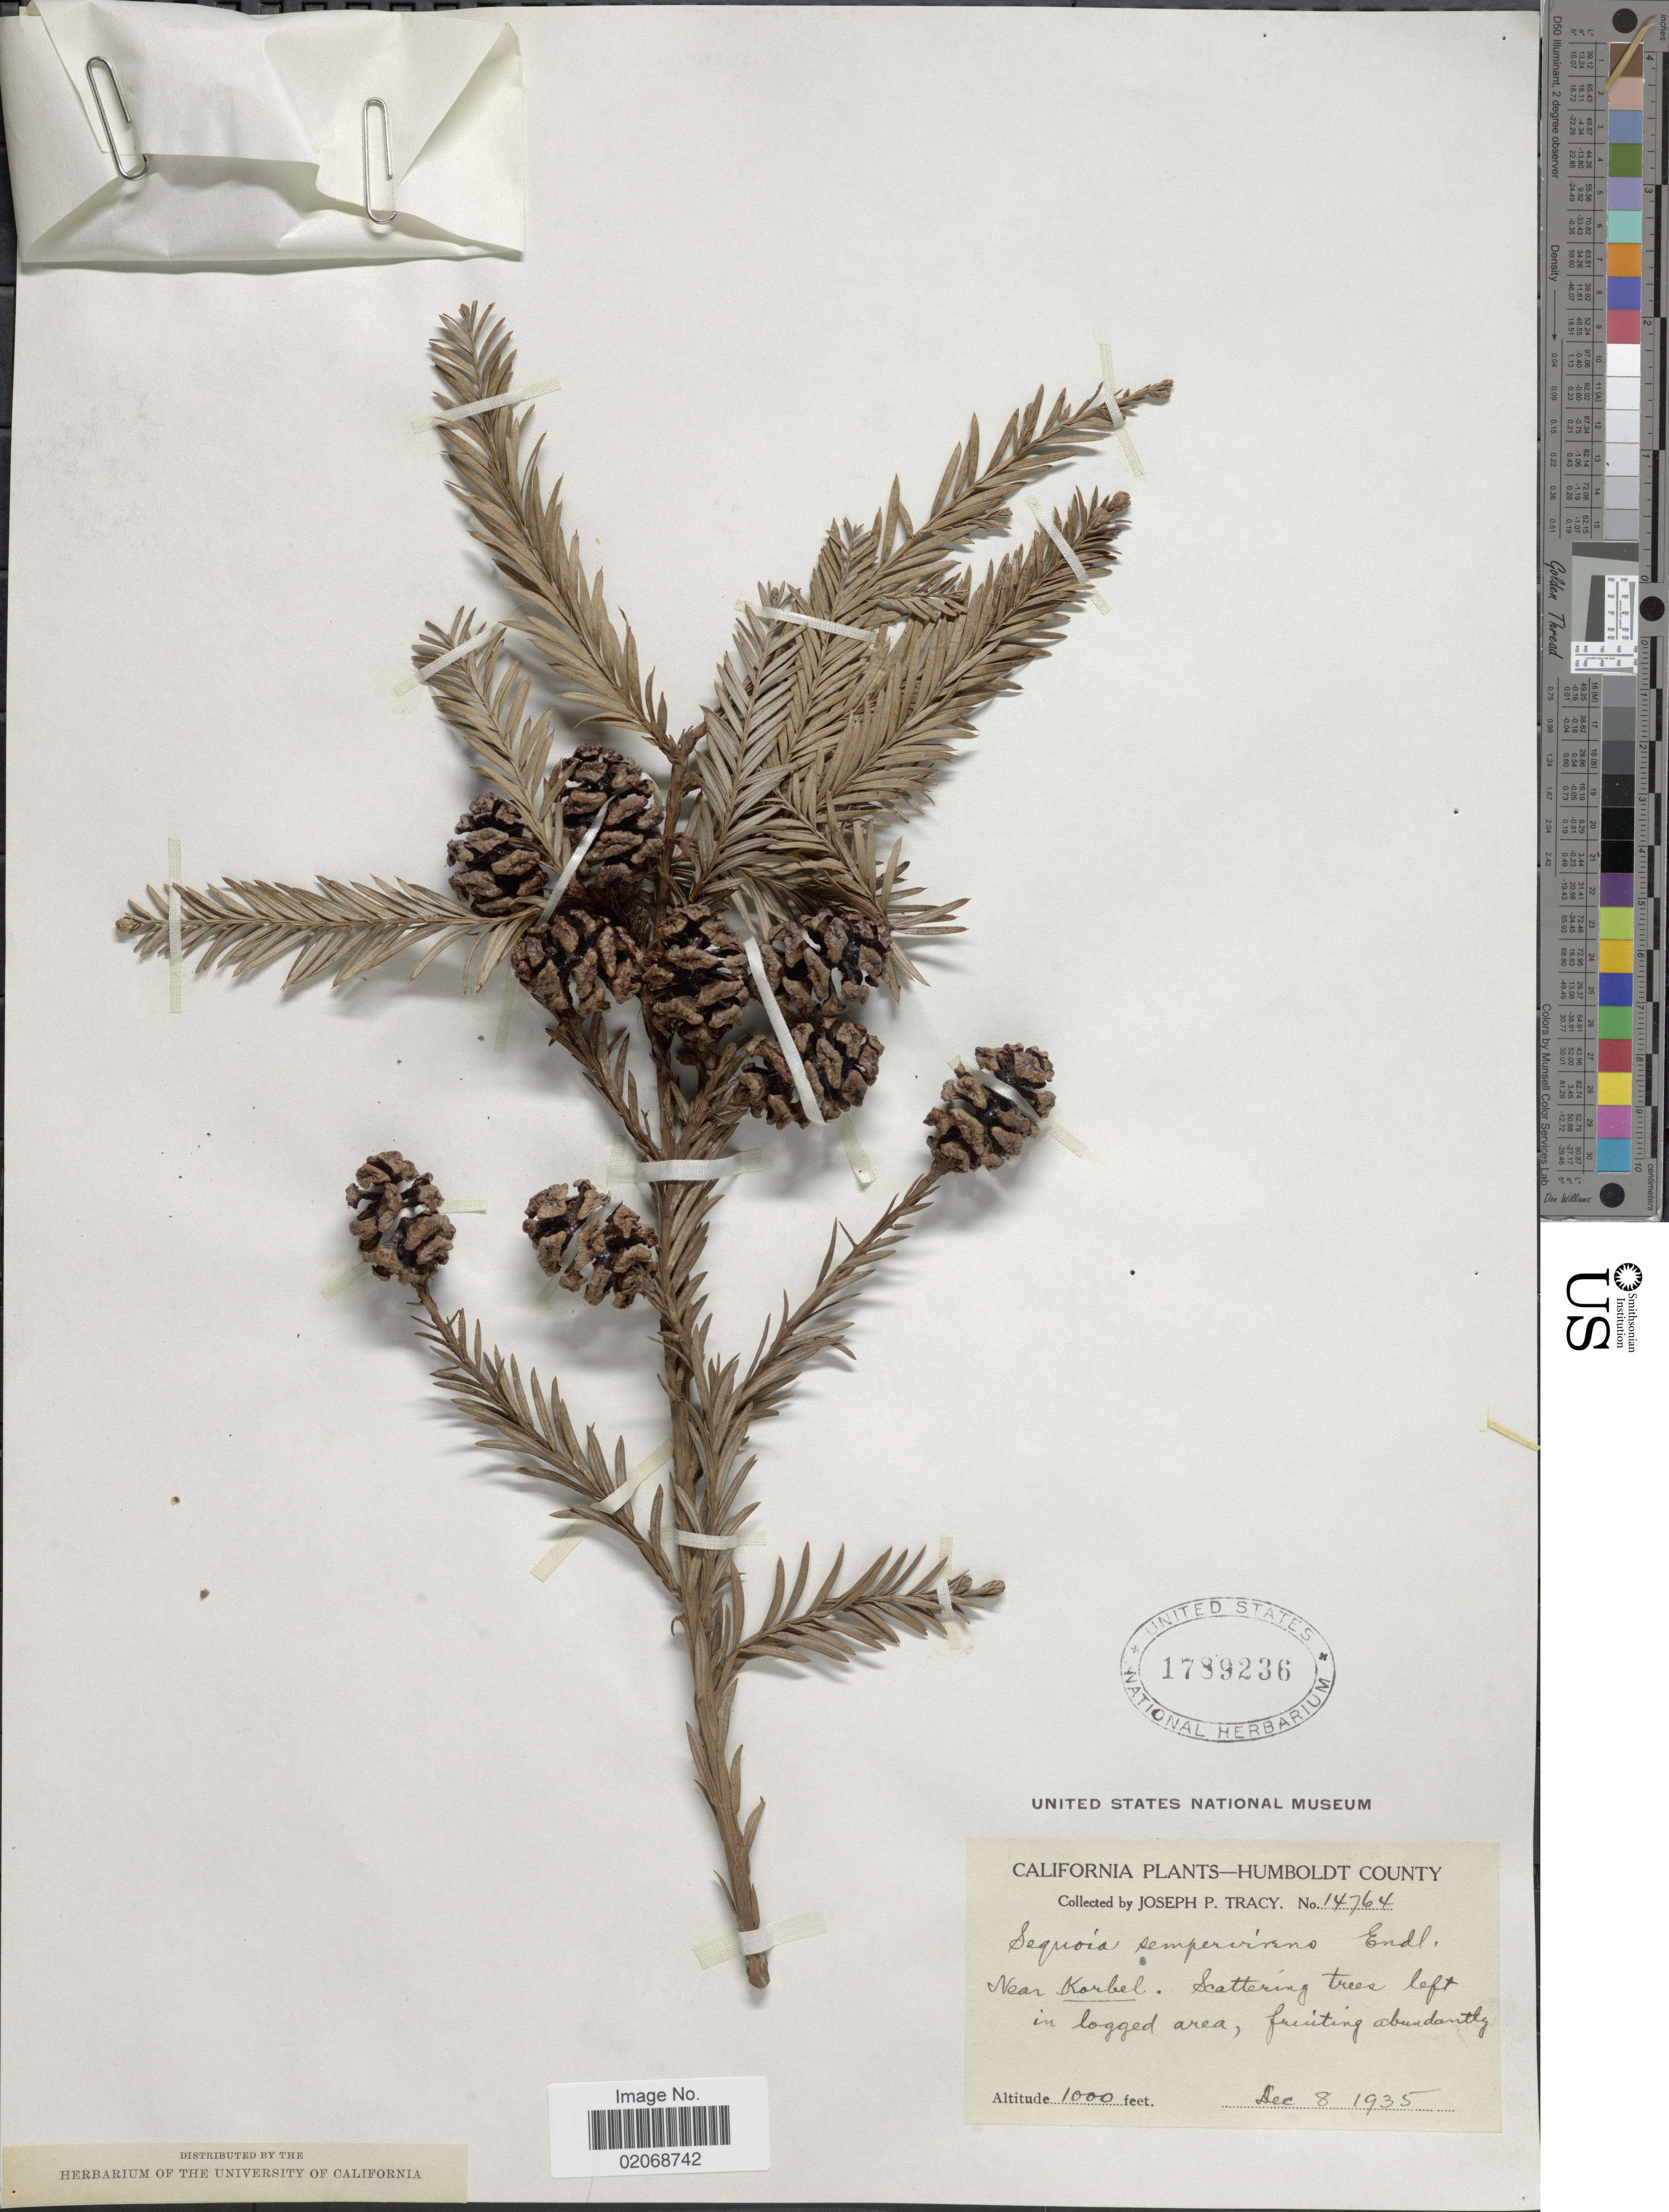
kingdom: Plantae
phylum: Tracheophyta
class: Pinopsida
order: Pinales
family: Cupressaceae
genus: Sequoia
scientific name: Sequoia sempervirens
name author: (D. Don) Endl.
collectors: J. Tracy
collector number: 14764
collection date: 1935-12-08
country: United States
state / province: California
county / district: Humboldt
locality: Humboldt County, Near Korbel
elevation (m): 305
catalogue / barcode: US 1789236